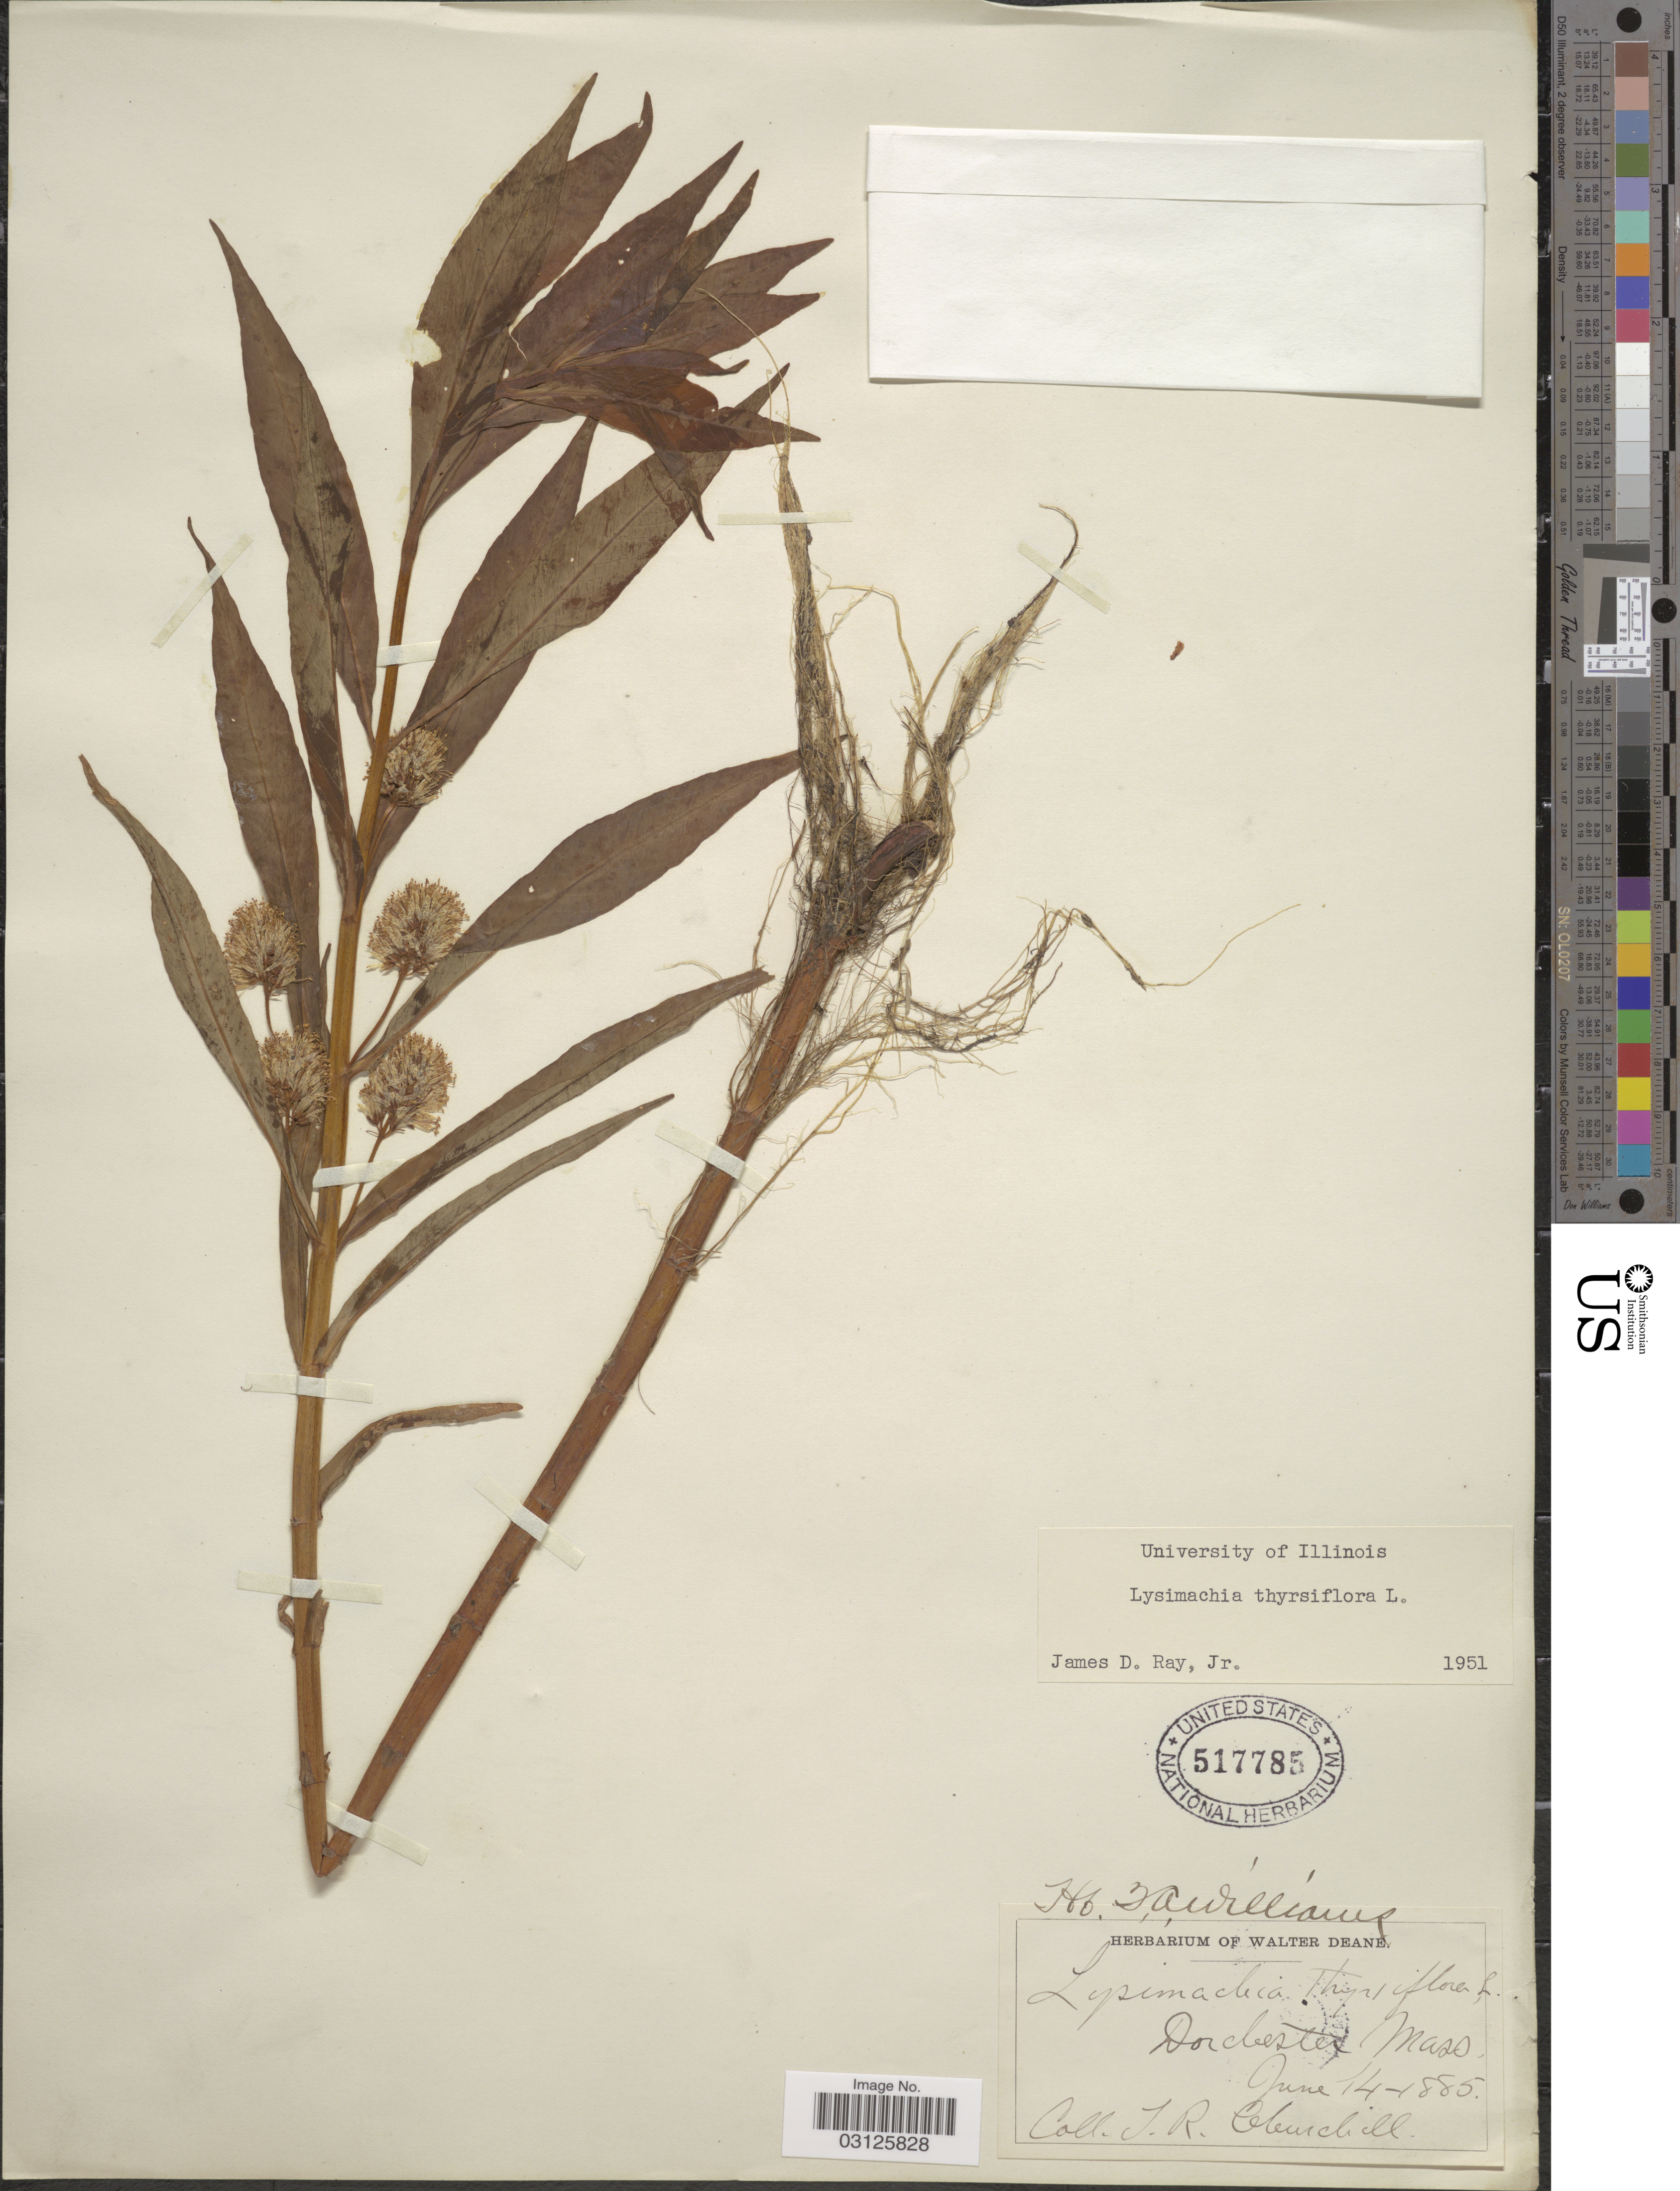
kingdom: Plantae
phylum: Tracheophyta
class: Magnoliopsida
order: Ericales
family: Primulaceae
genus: Lysimachia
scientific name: Lysimachia thyrsiflora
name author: L.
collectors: J. Churchill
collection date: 1885-06-14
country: United States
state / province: Massachusetts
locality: Dorchester, Mass.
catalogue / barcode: US 517785